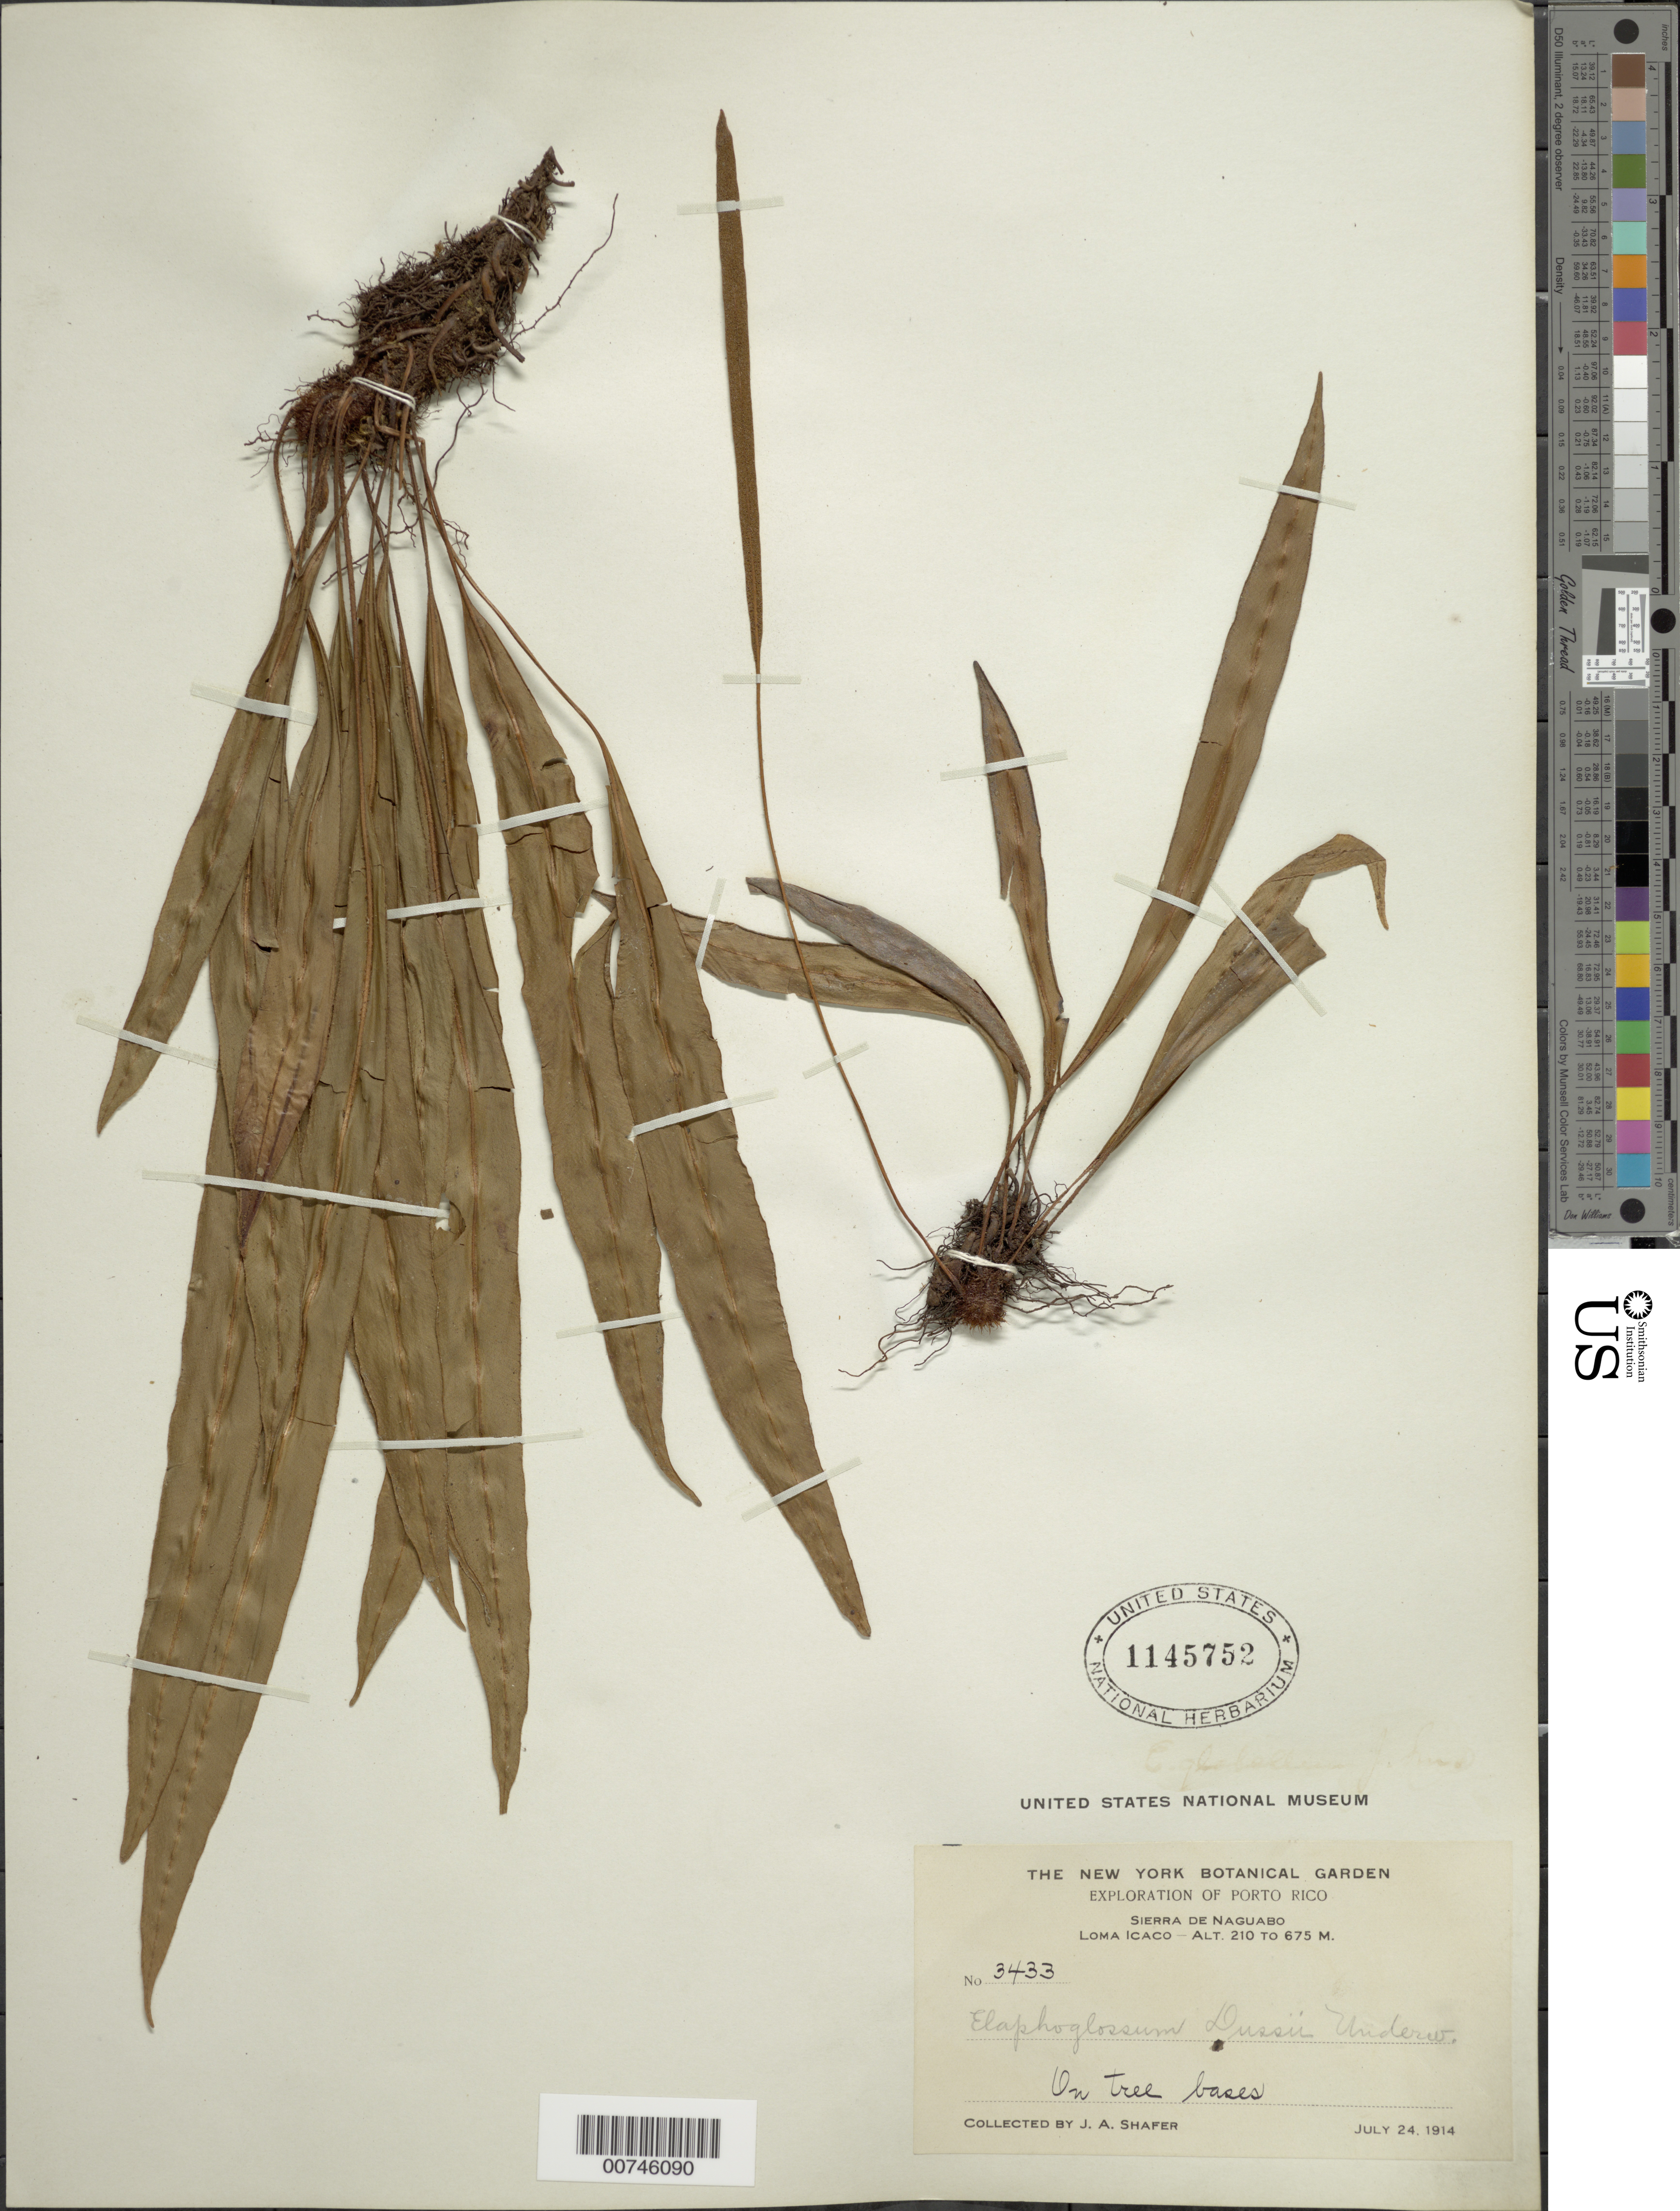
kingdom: Plantae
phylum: Tracheophyta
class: Polypodiopsida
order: Polypodiales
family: Dryopteridaceae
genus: Elaphoglossum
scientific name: Elaphoglossum petiolatum var. dussii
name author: (Underw. ex Maxon) Proctor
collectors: J. A. Shafer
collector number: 3433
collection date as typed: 24 Jul 1914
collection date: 1914-07-24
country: Puerto Rico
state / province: Naguabo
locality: Sierra de Naguabo, Loma Icaco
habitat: On tree bases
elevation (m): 210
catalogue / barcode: US 1145752